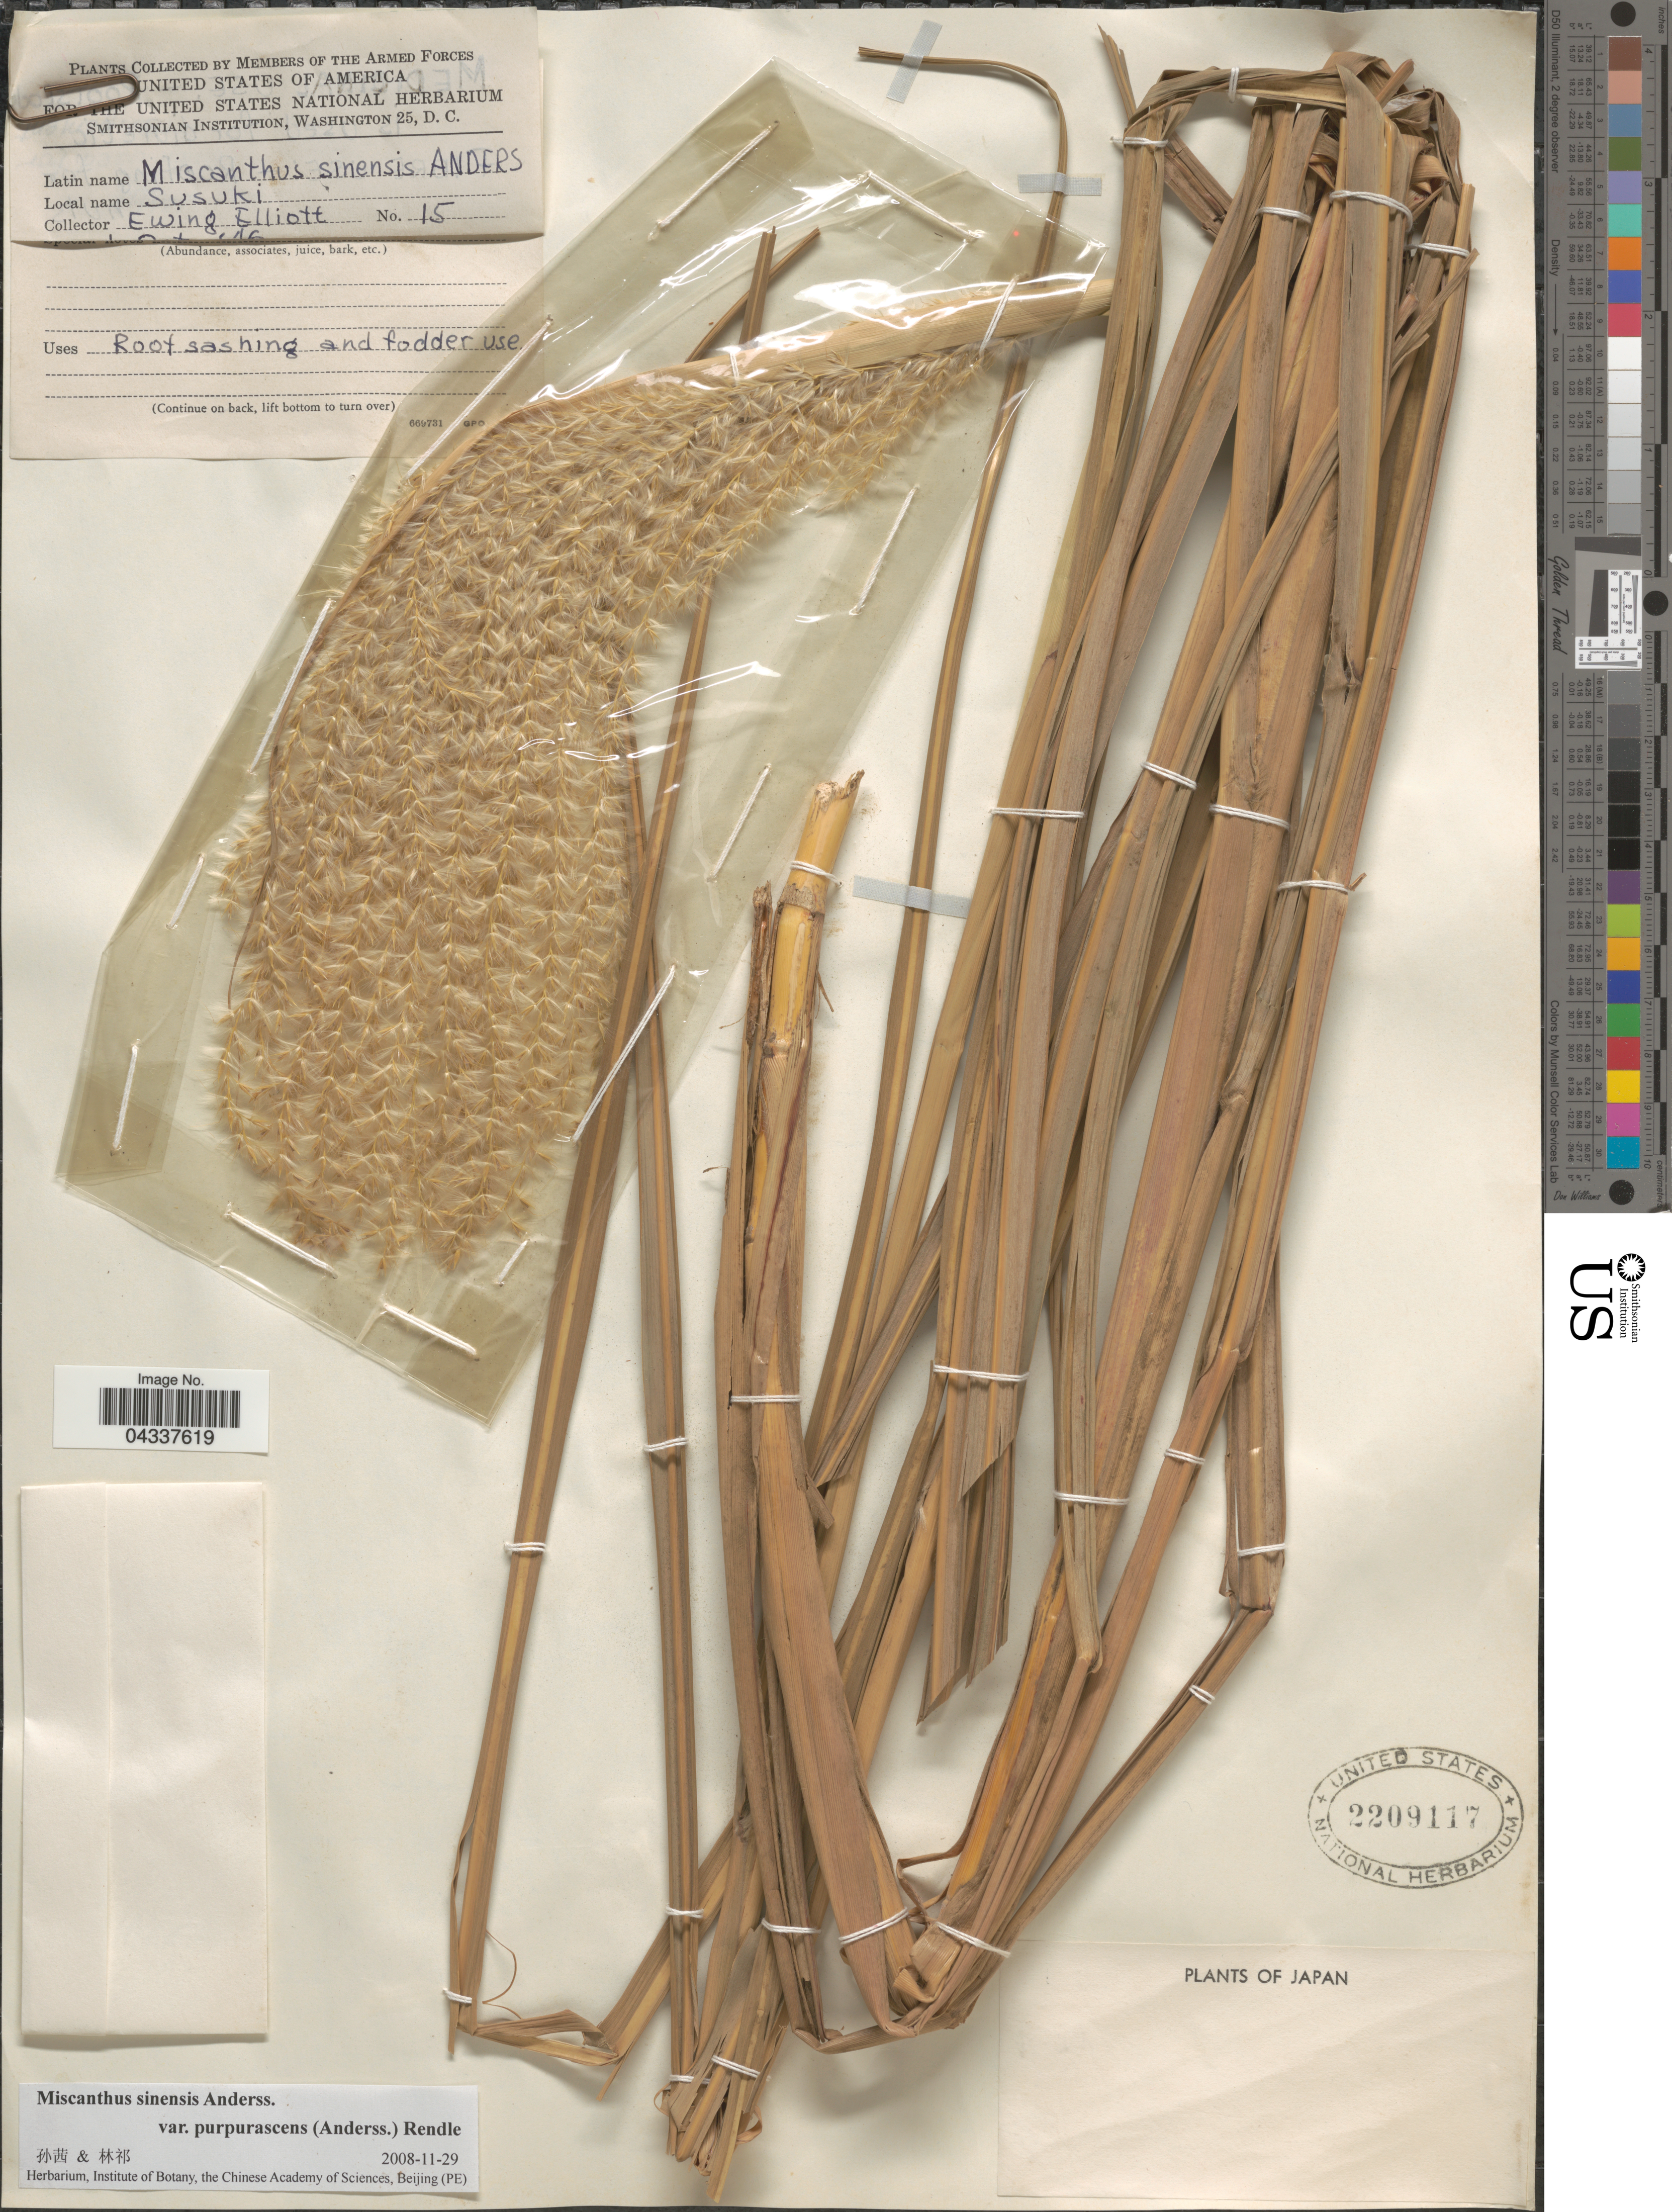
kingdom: Plantae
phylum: Tracheophyta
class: Liliopsida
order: Poales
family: Poaceae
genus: Miscanthus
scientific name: Miscanthus sinensis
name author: Andersson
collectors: E. Ewing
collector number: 15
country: Japan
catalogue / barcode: US 2209117